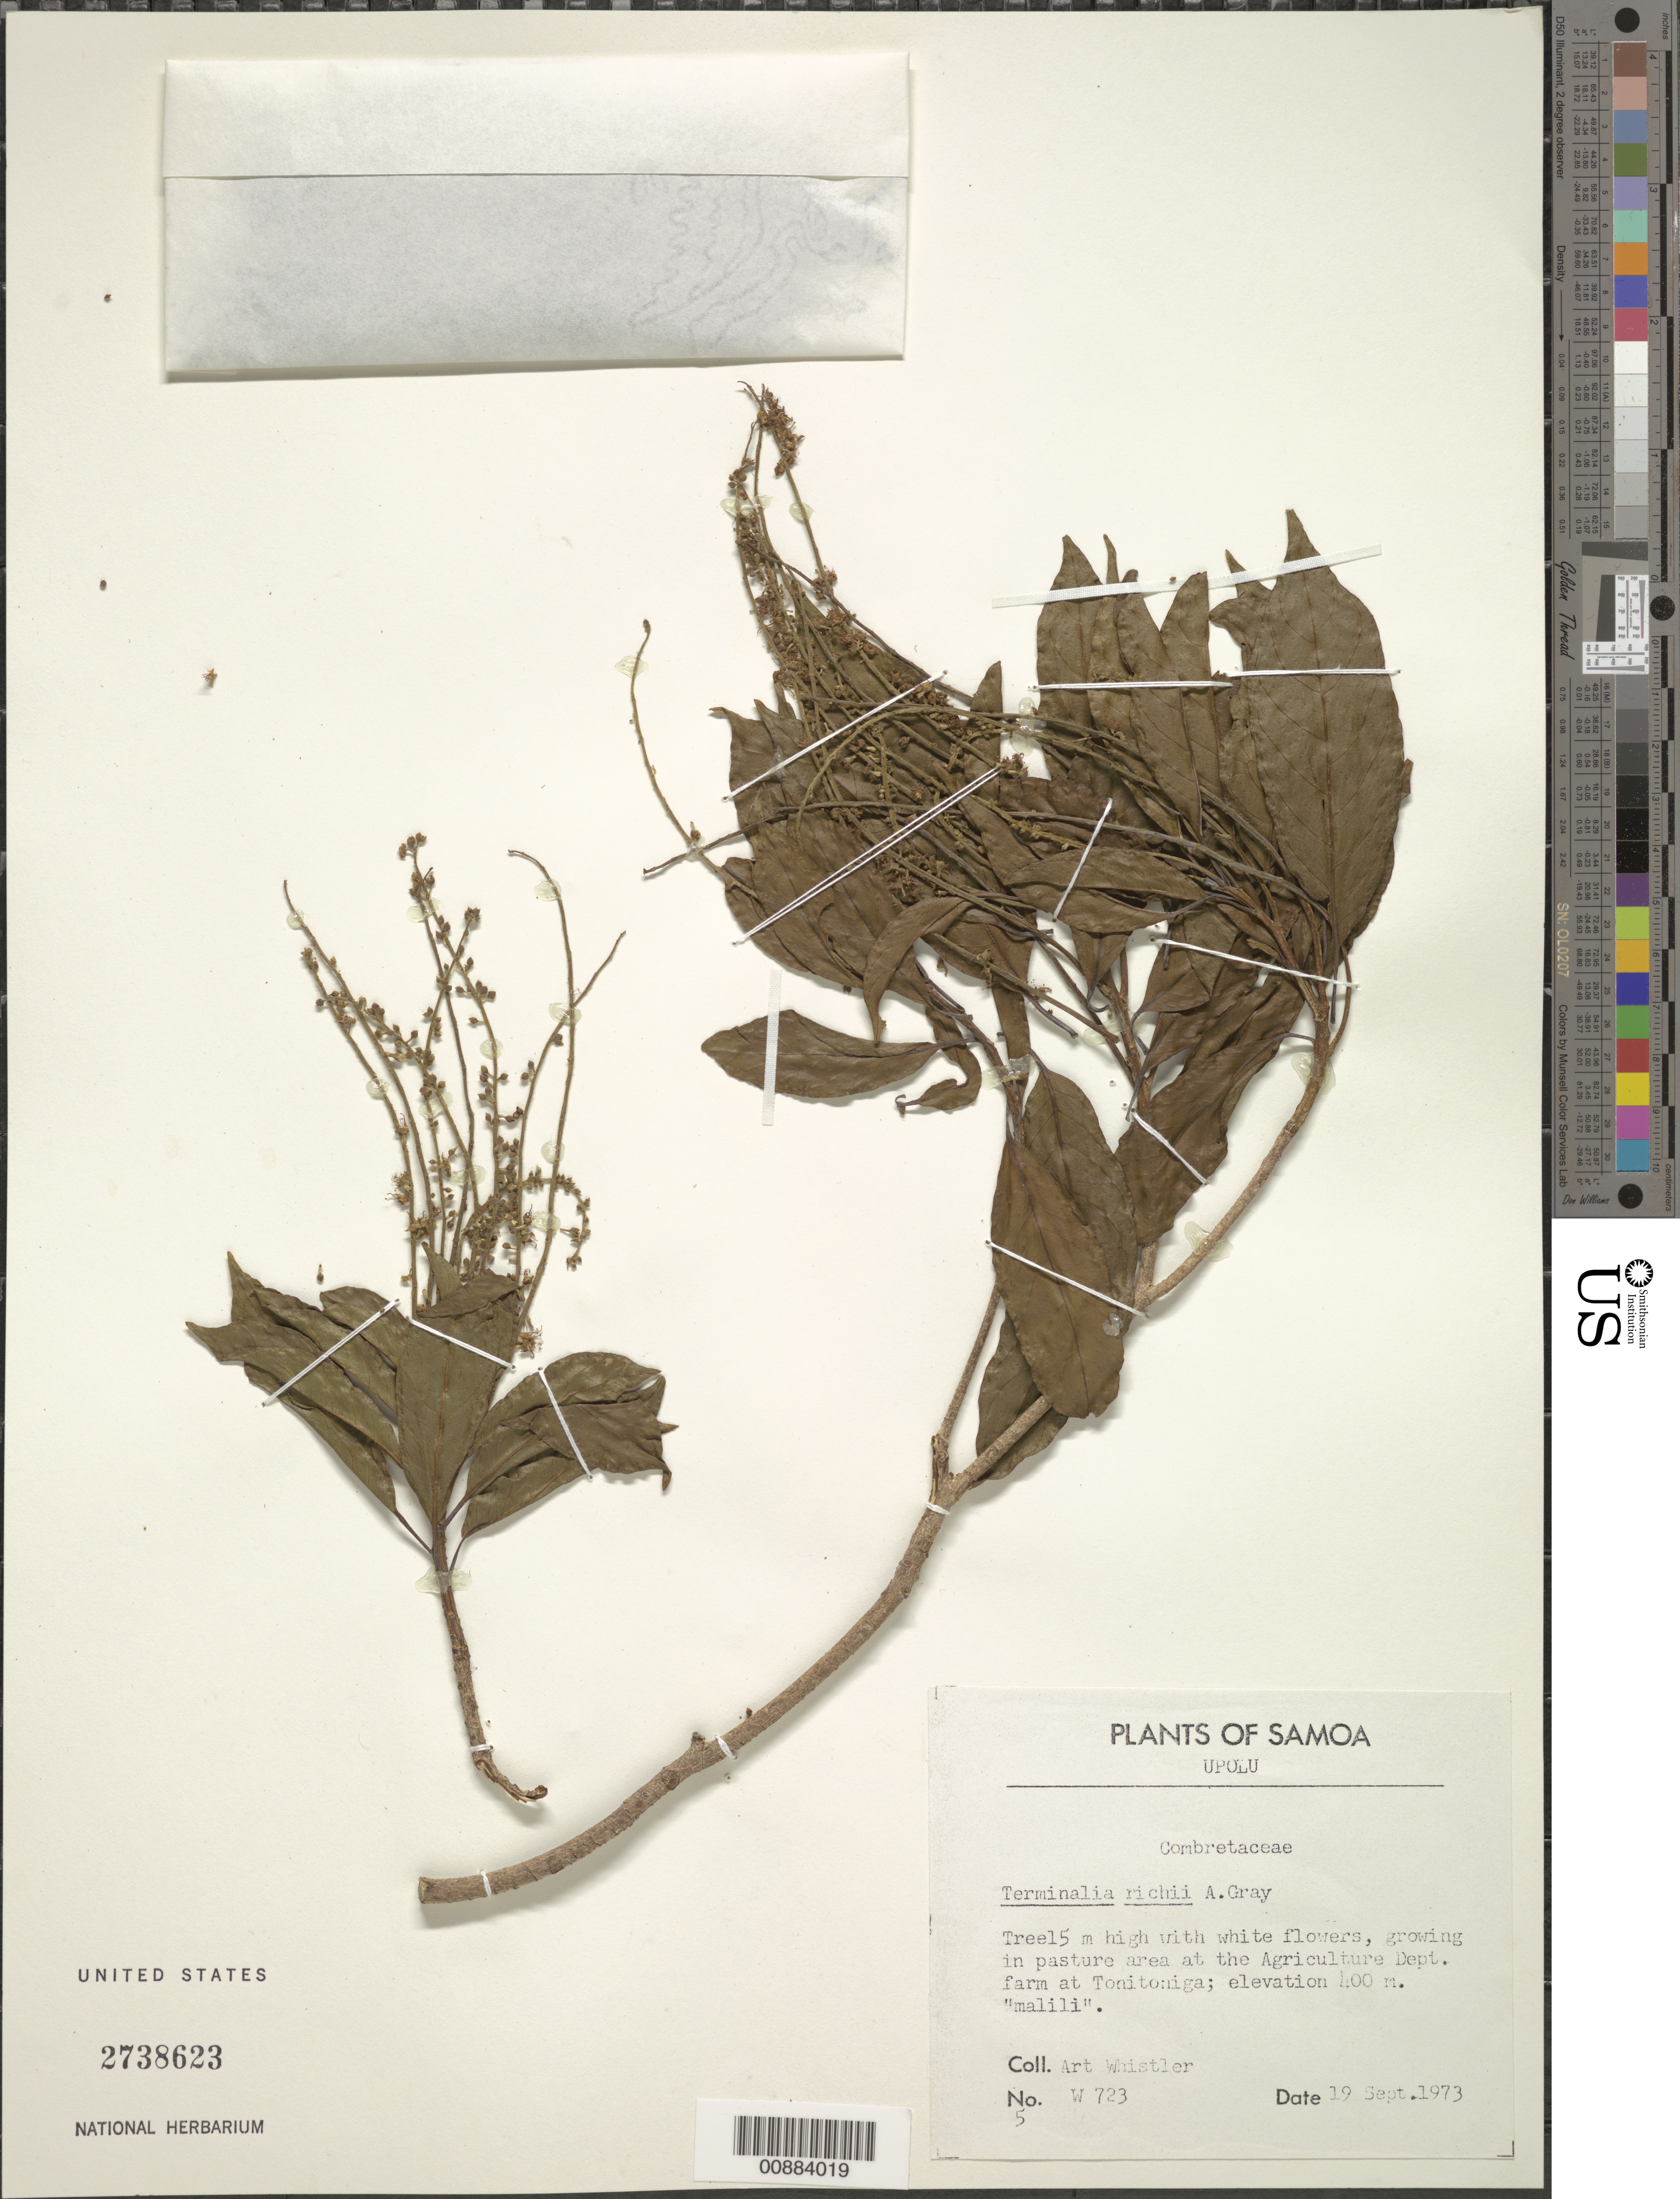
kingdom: Plantae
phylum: Tracheophyta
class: Magnoliopsida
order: Myrtales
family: Combretaceae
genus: Terminalia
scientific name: Terminalia richii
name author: A. Gray in Wilkes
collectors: A. Whistler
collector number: W 723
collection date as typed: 19 Sep 1973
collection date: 1973-09-19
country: Samoa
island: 'Upolu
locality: in pasture area at Agriculture Dept farm at Tonitoniga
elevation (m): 400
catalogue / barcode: US 2738623